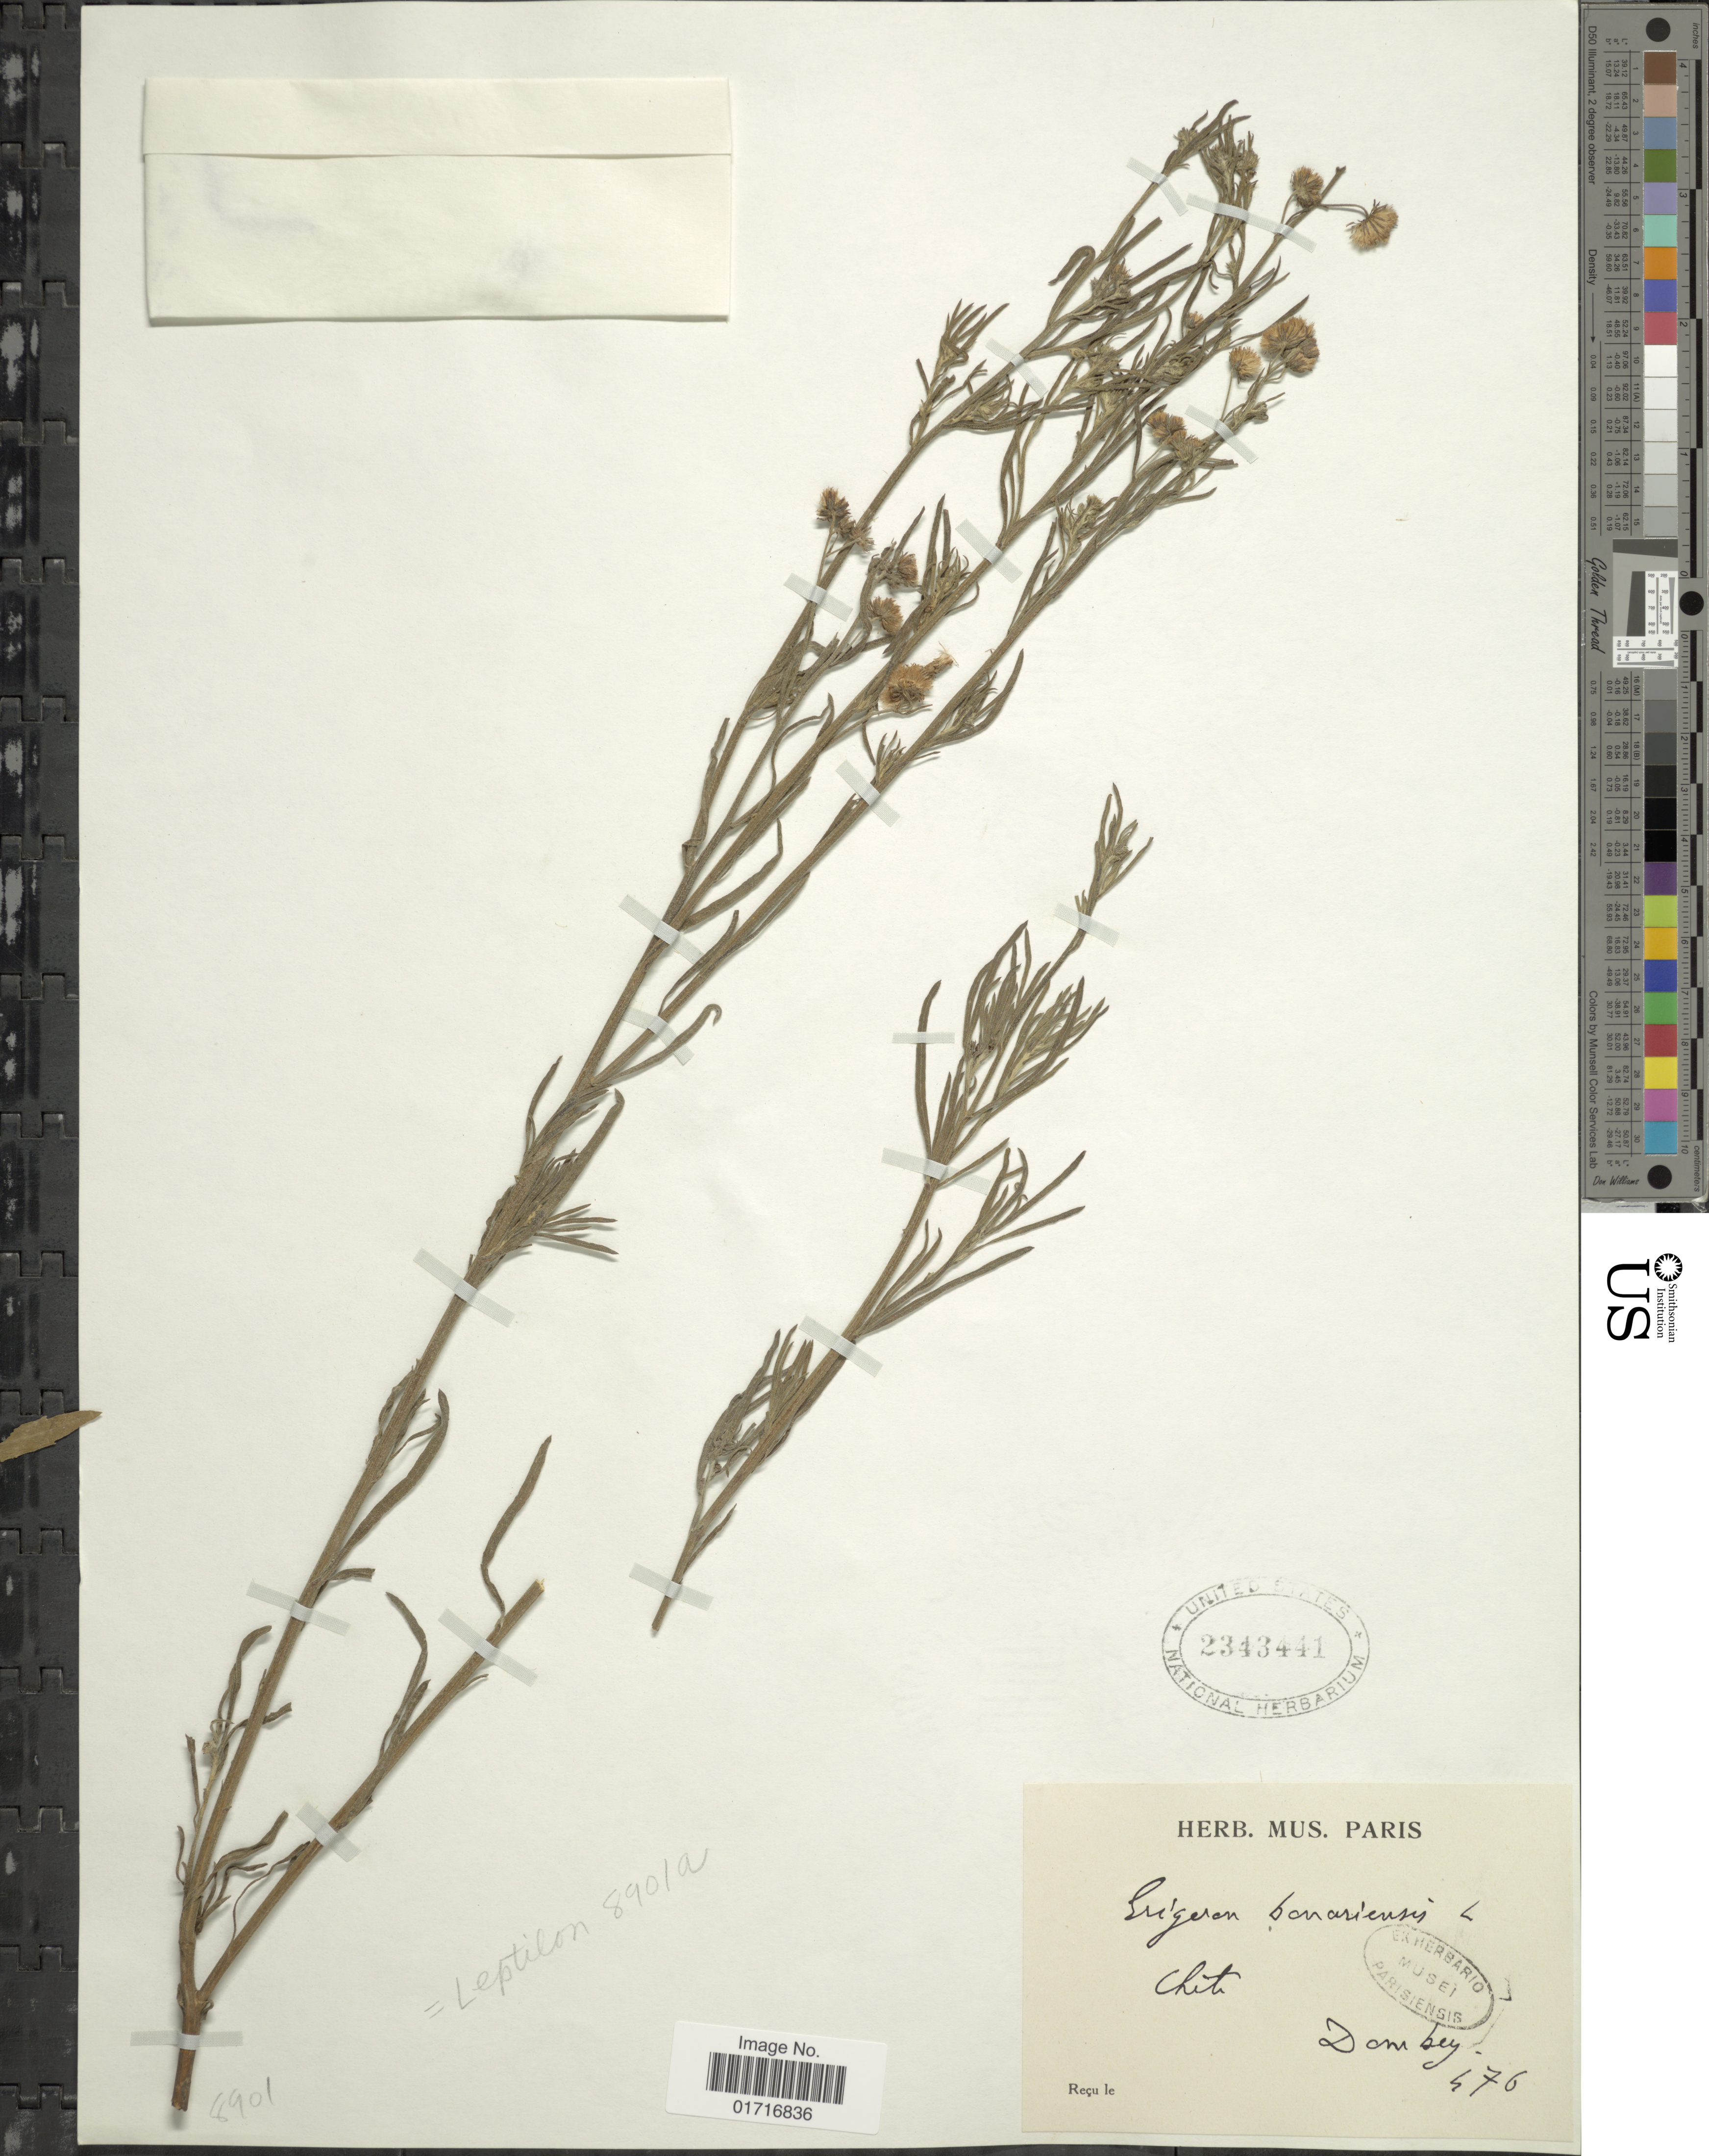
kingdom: Plantae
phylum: Tracheophyta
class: Magnoliopsida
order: Asterales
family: Asteraceae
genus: Conyza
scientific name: Conyza bonariensis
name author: (L.) Cronq.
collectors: Dombey, --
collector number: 476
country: Chile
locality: Chili.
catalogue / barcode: US 2343441